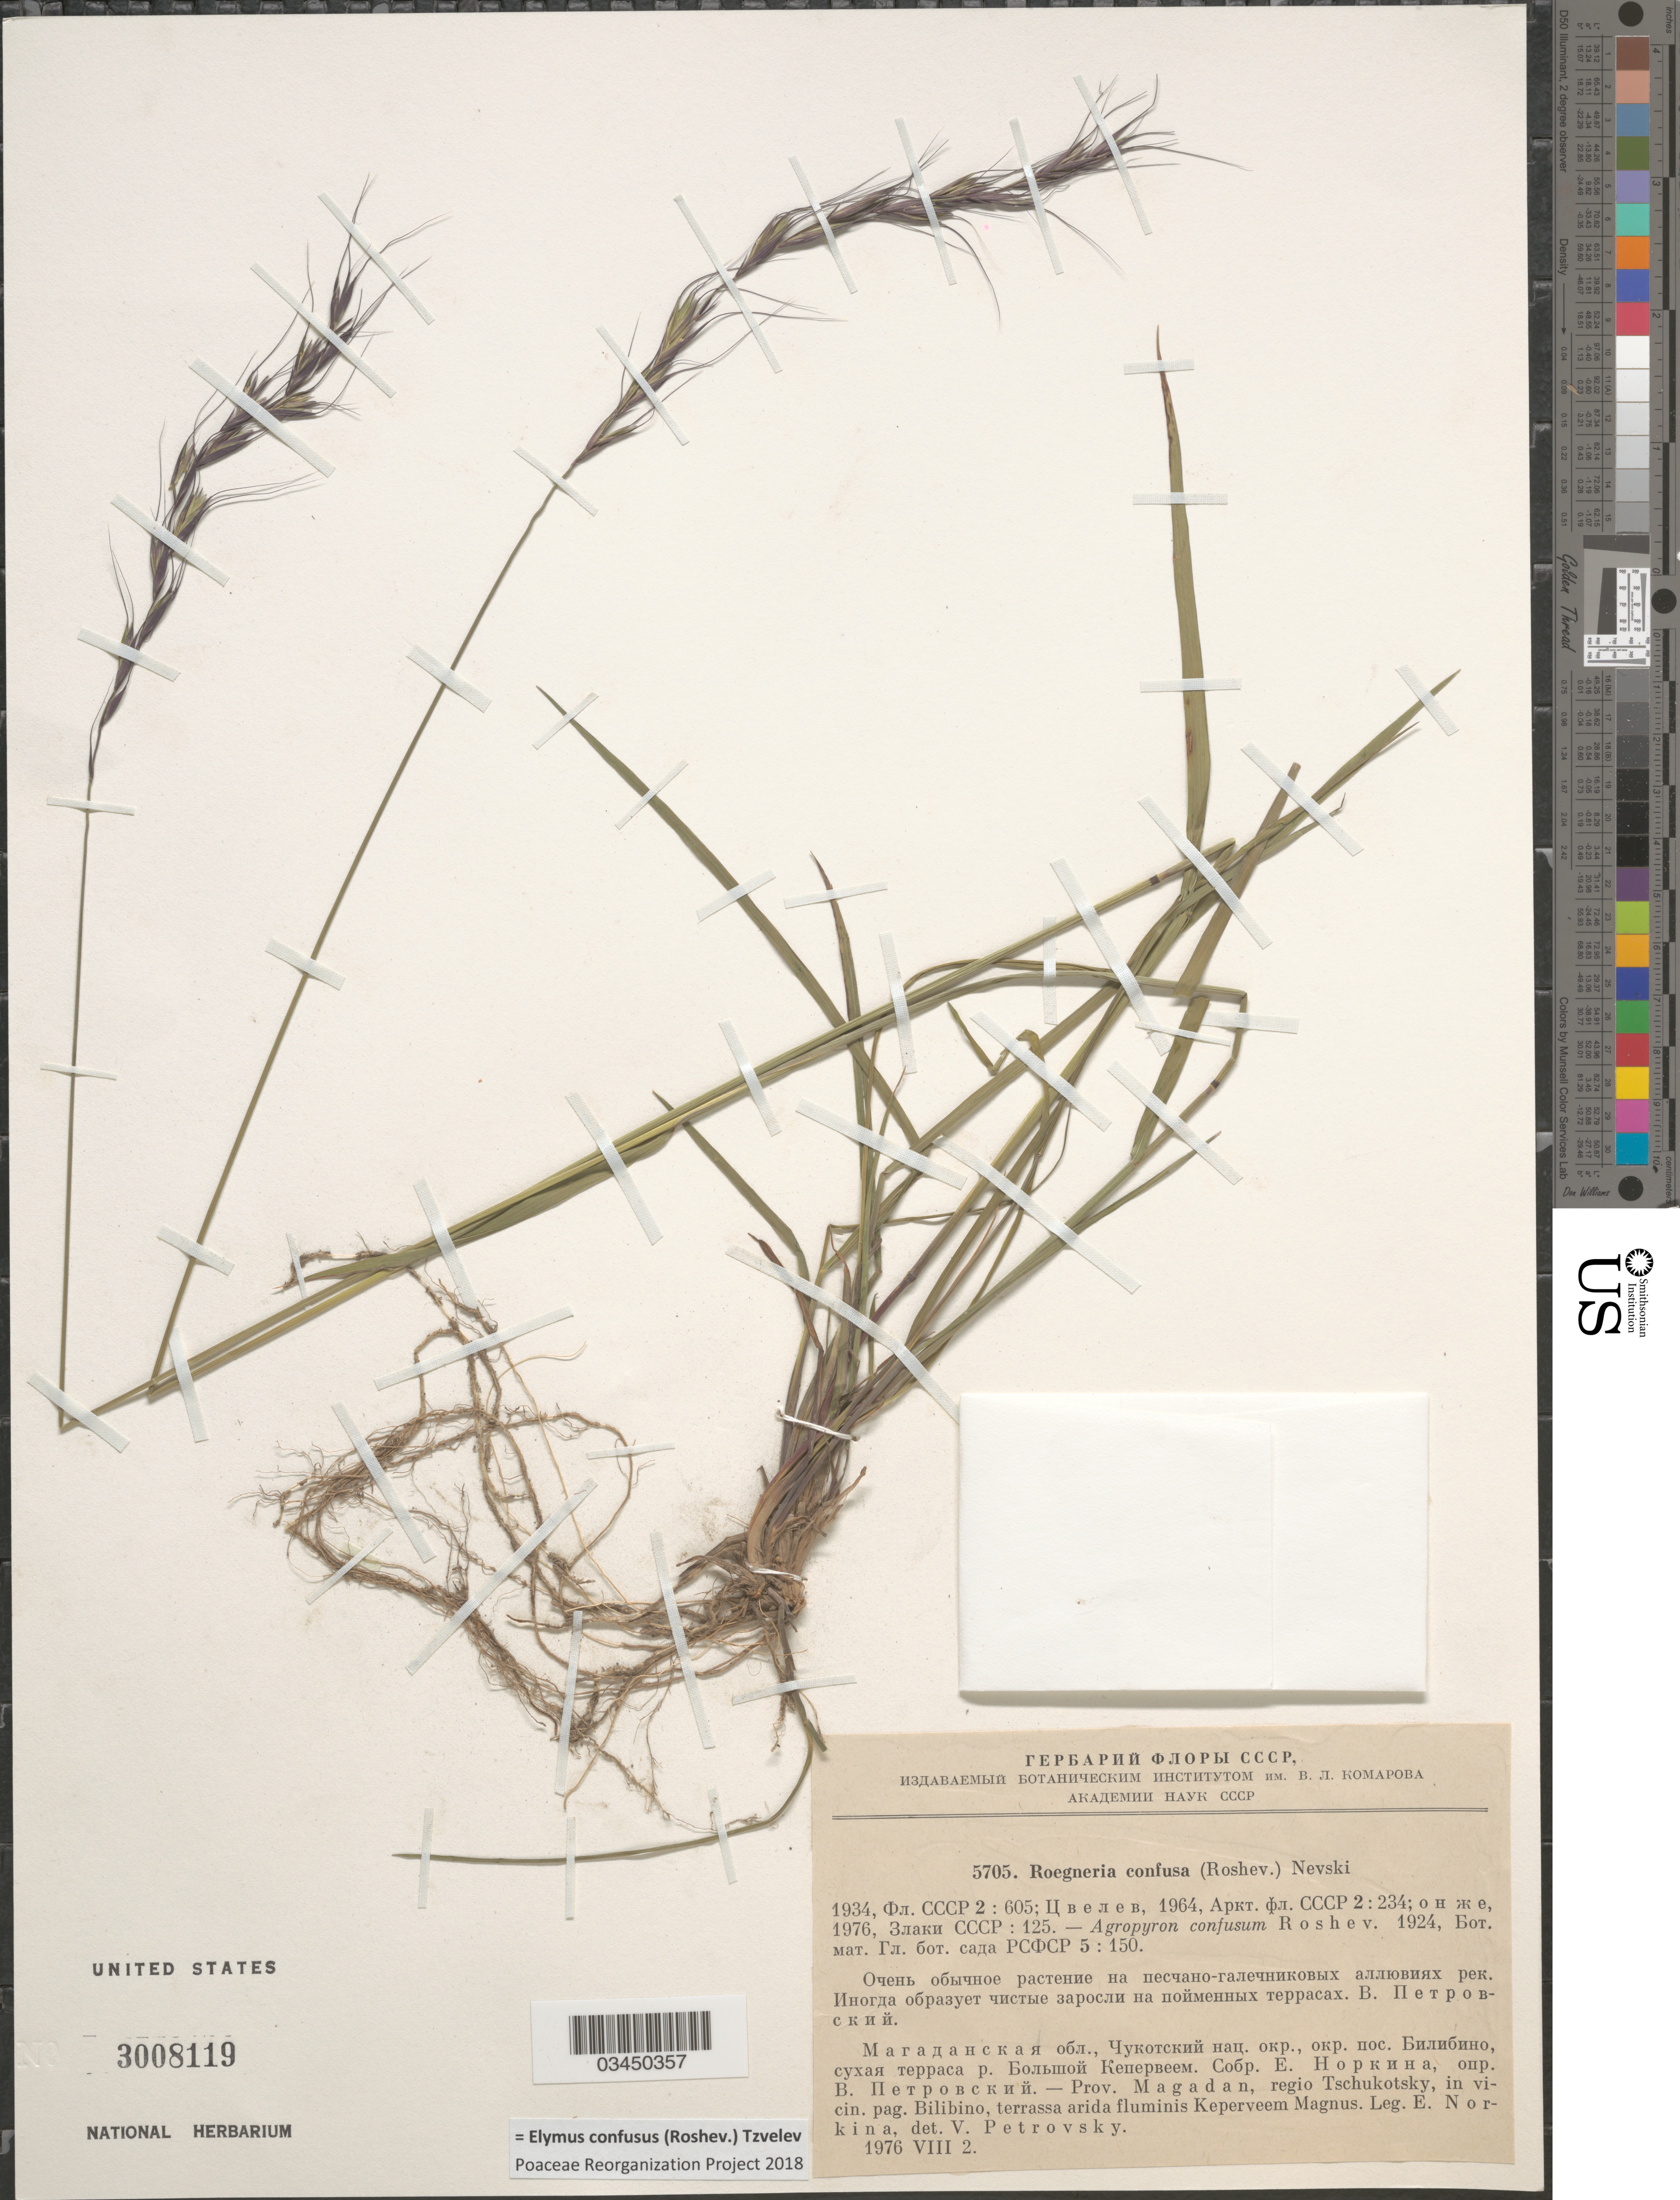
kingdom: Plantae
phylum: Tracheophyta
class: Liliopsida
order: Poales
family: Poaceae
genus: Elymus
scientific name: Elymus confusus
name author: (Roshev.) Tzvelev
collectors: E. Norkina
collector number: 5705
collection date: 1976-08-02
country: Russian Federation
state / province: Magadan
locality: Regio Tschukotsky, in vicin. pag. Bilibino, terrassa arida fluminis Keperveem Magnus.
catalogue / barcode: US 3008119